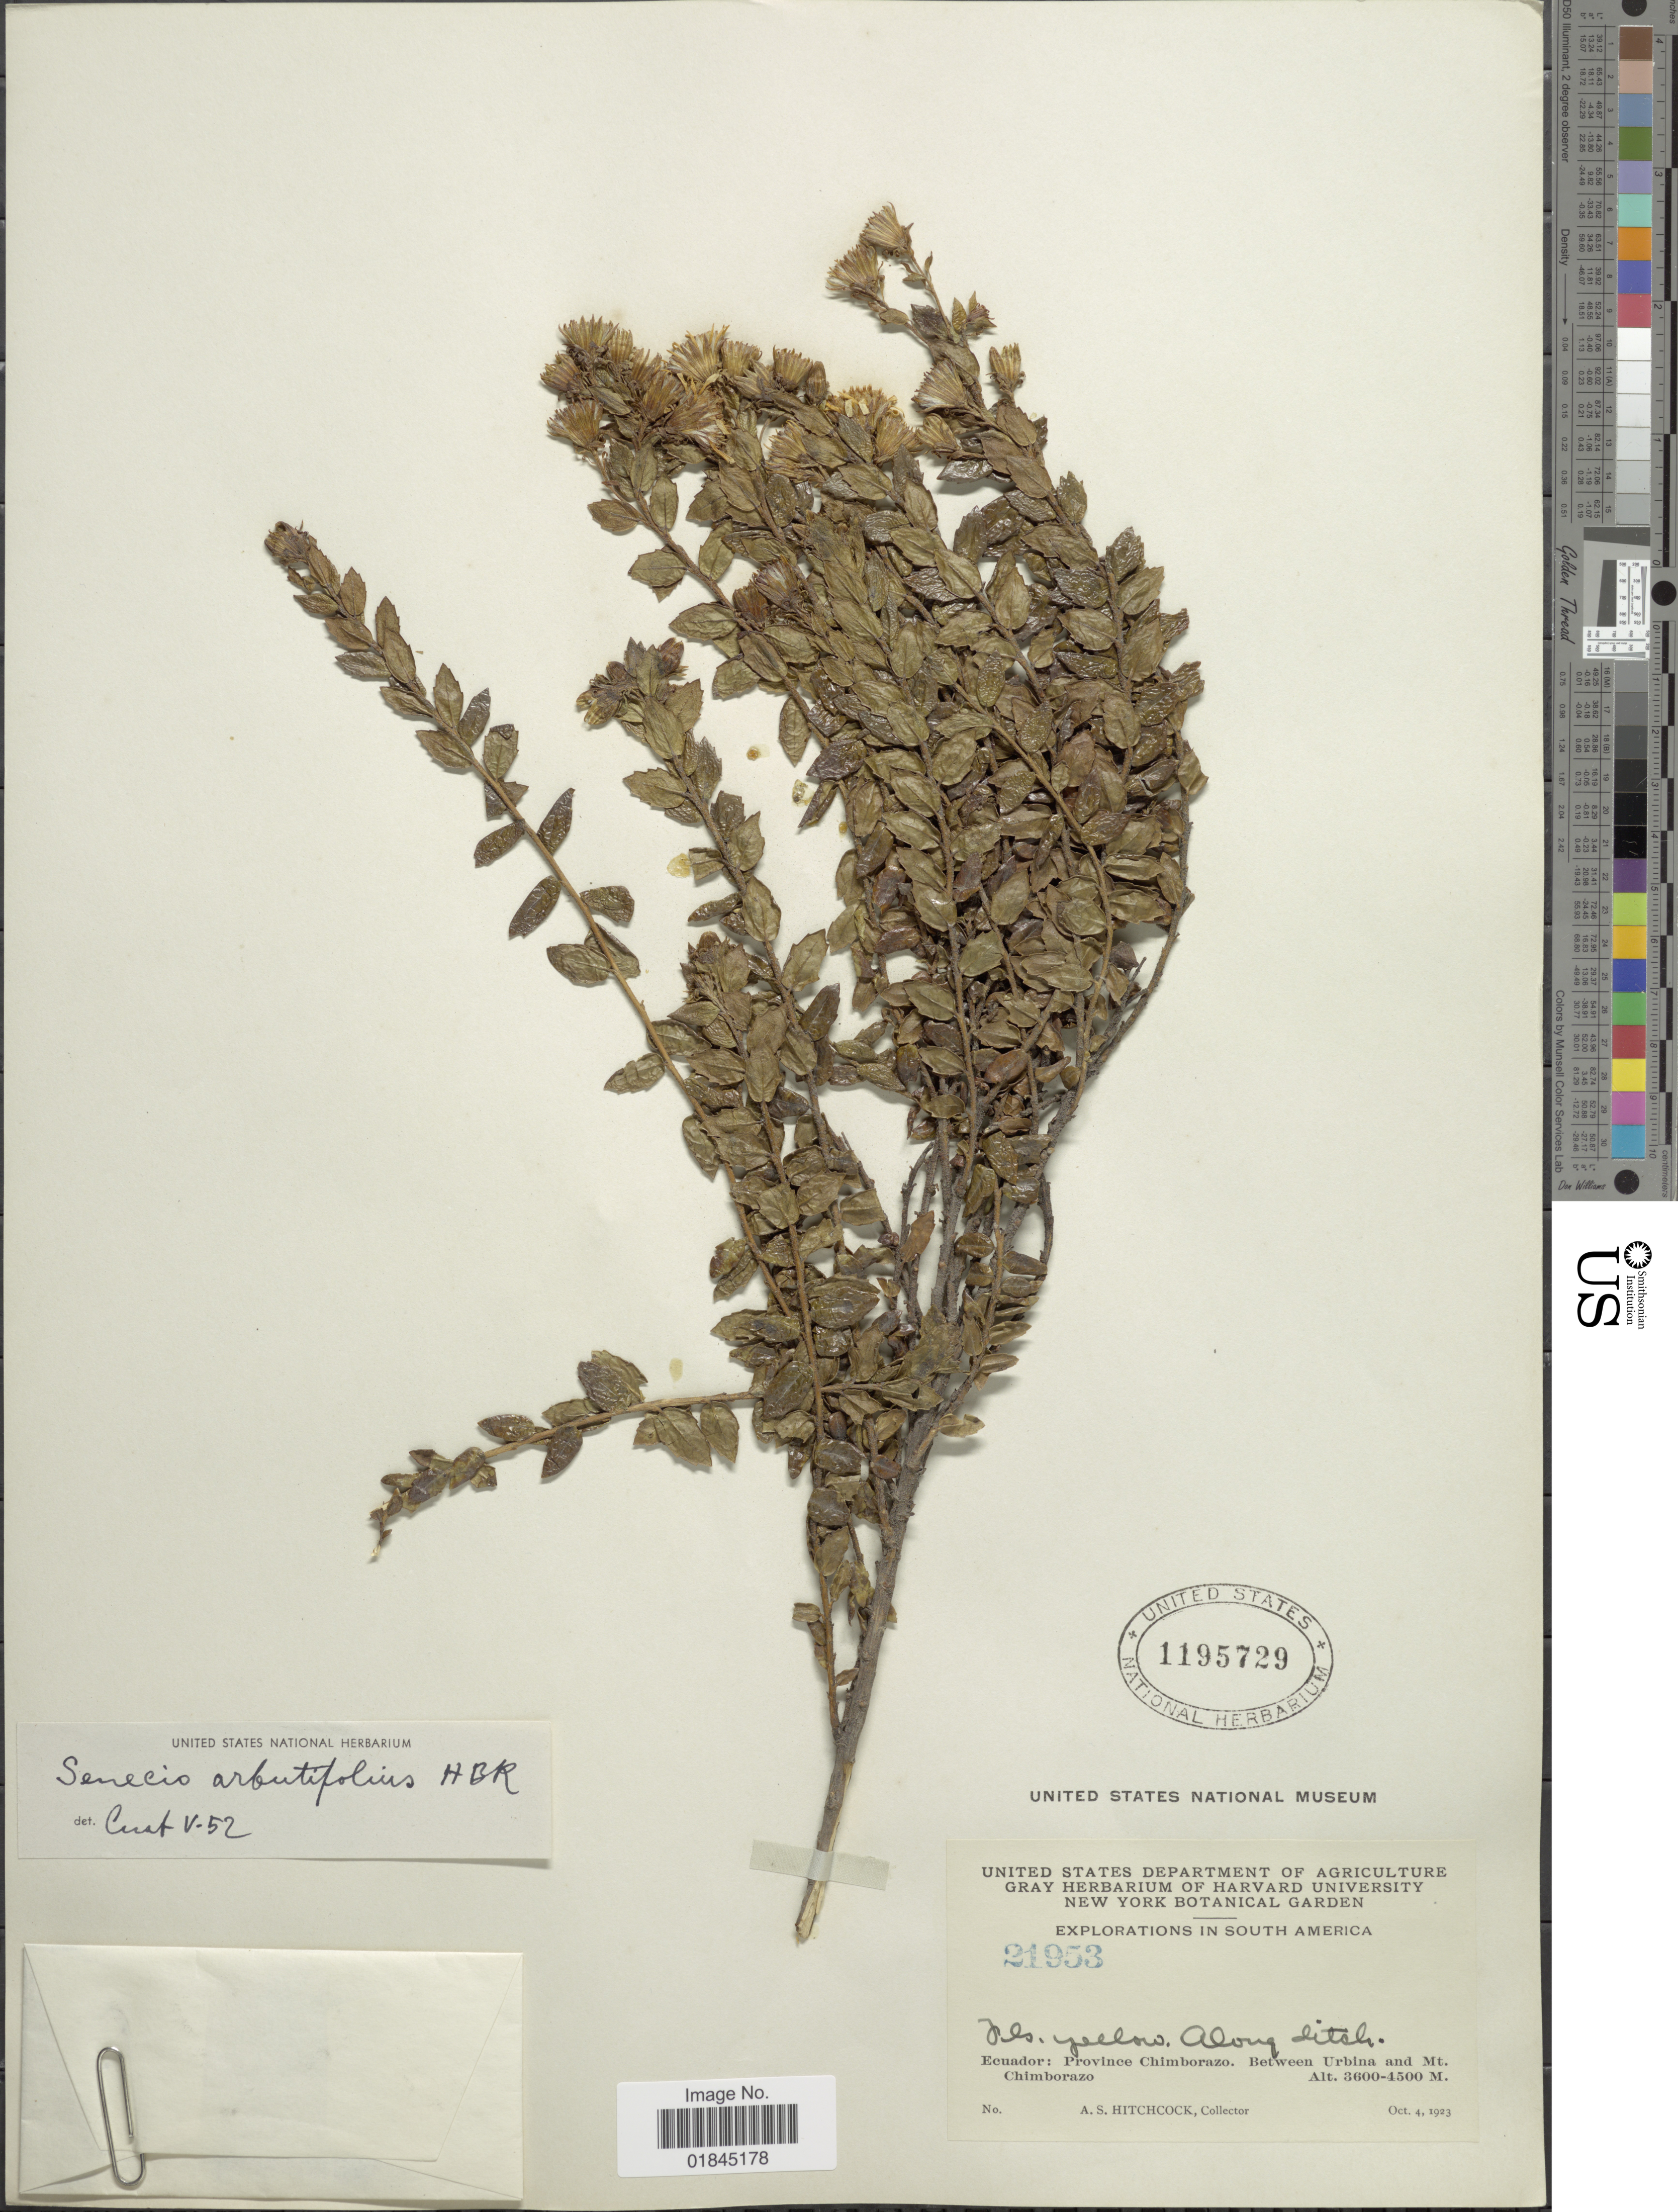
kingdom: Plantae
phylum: Tracheophyta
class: Magnoliopsida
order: Asterales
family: Asteraceae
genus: Pentacalia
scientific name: Pentacalia arbutifolia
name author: (Kunth) Cuatrec.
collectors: A. S. Hitchcock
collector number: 21953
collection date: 1923-10-04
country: Ecuador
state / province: Chimborazo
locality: Ecuador: Province Chimborazo, Between Urbina and Mt. Chimborazo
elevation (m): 3600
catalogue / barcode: US 1195729